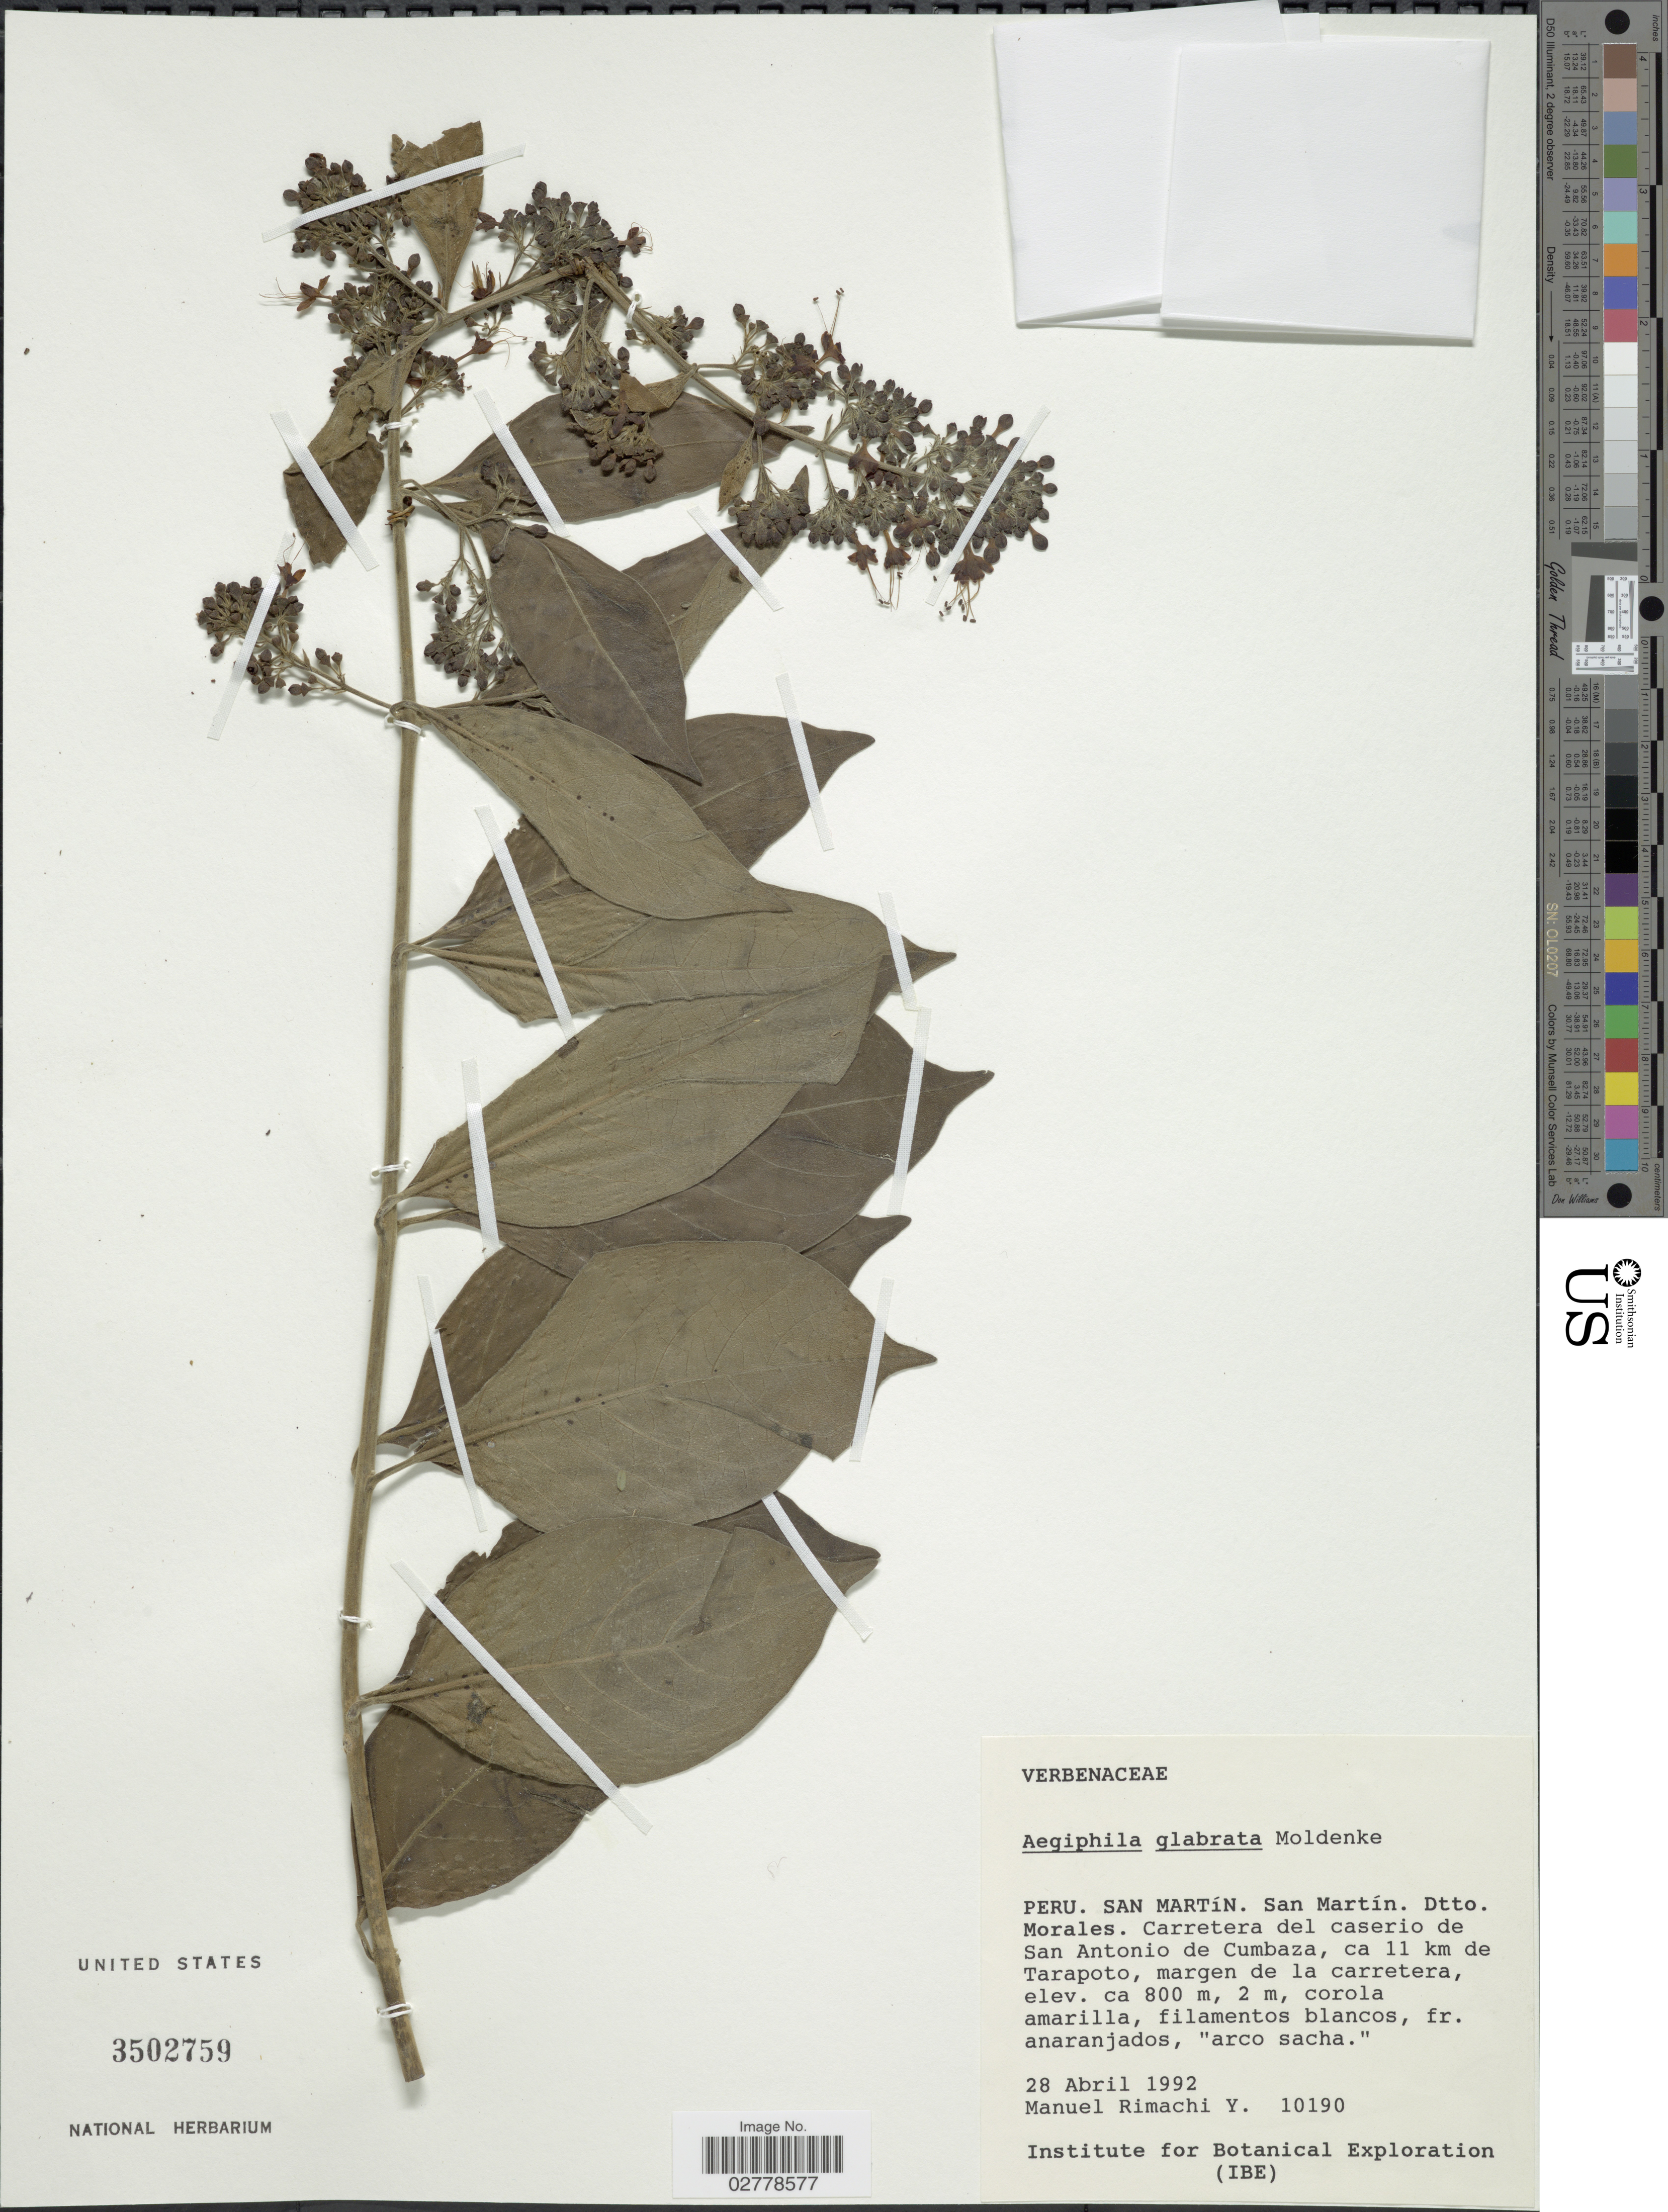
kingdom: Plantae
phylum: Tracheophyta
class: Magnoliopsida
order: Lamiales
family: Lamiaceae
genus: Aegiphila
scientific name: Aegiphila glabrata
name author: Moldenke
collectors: M. Rimachi Y.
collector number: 10190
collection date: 1992-04-28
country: Peru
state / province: San Martín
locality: Dtto. Morales. Carretera del caserio de San Antonio de Cumbaza, ca 11 km de Tarapoto, margen de la carretera.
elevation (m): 800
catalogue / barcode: US 3502759